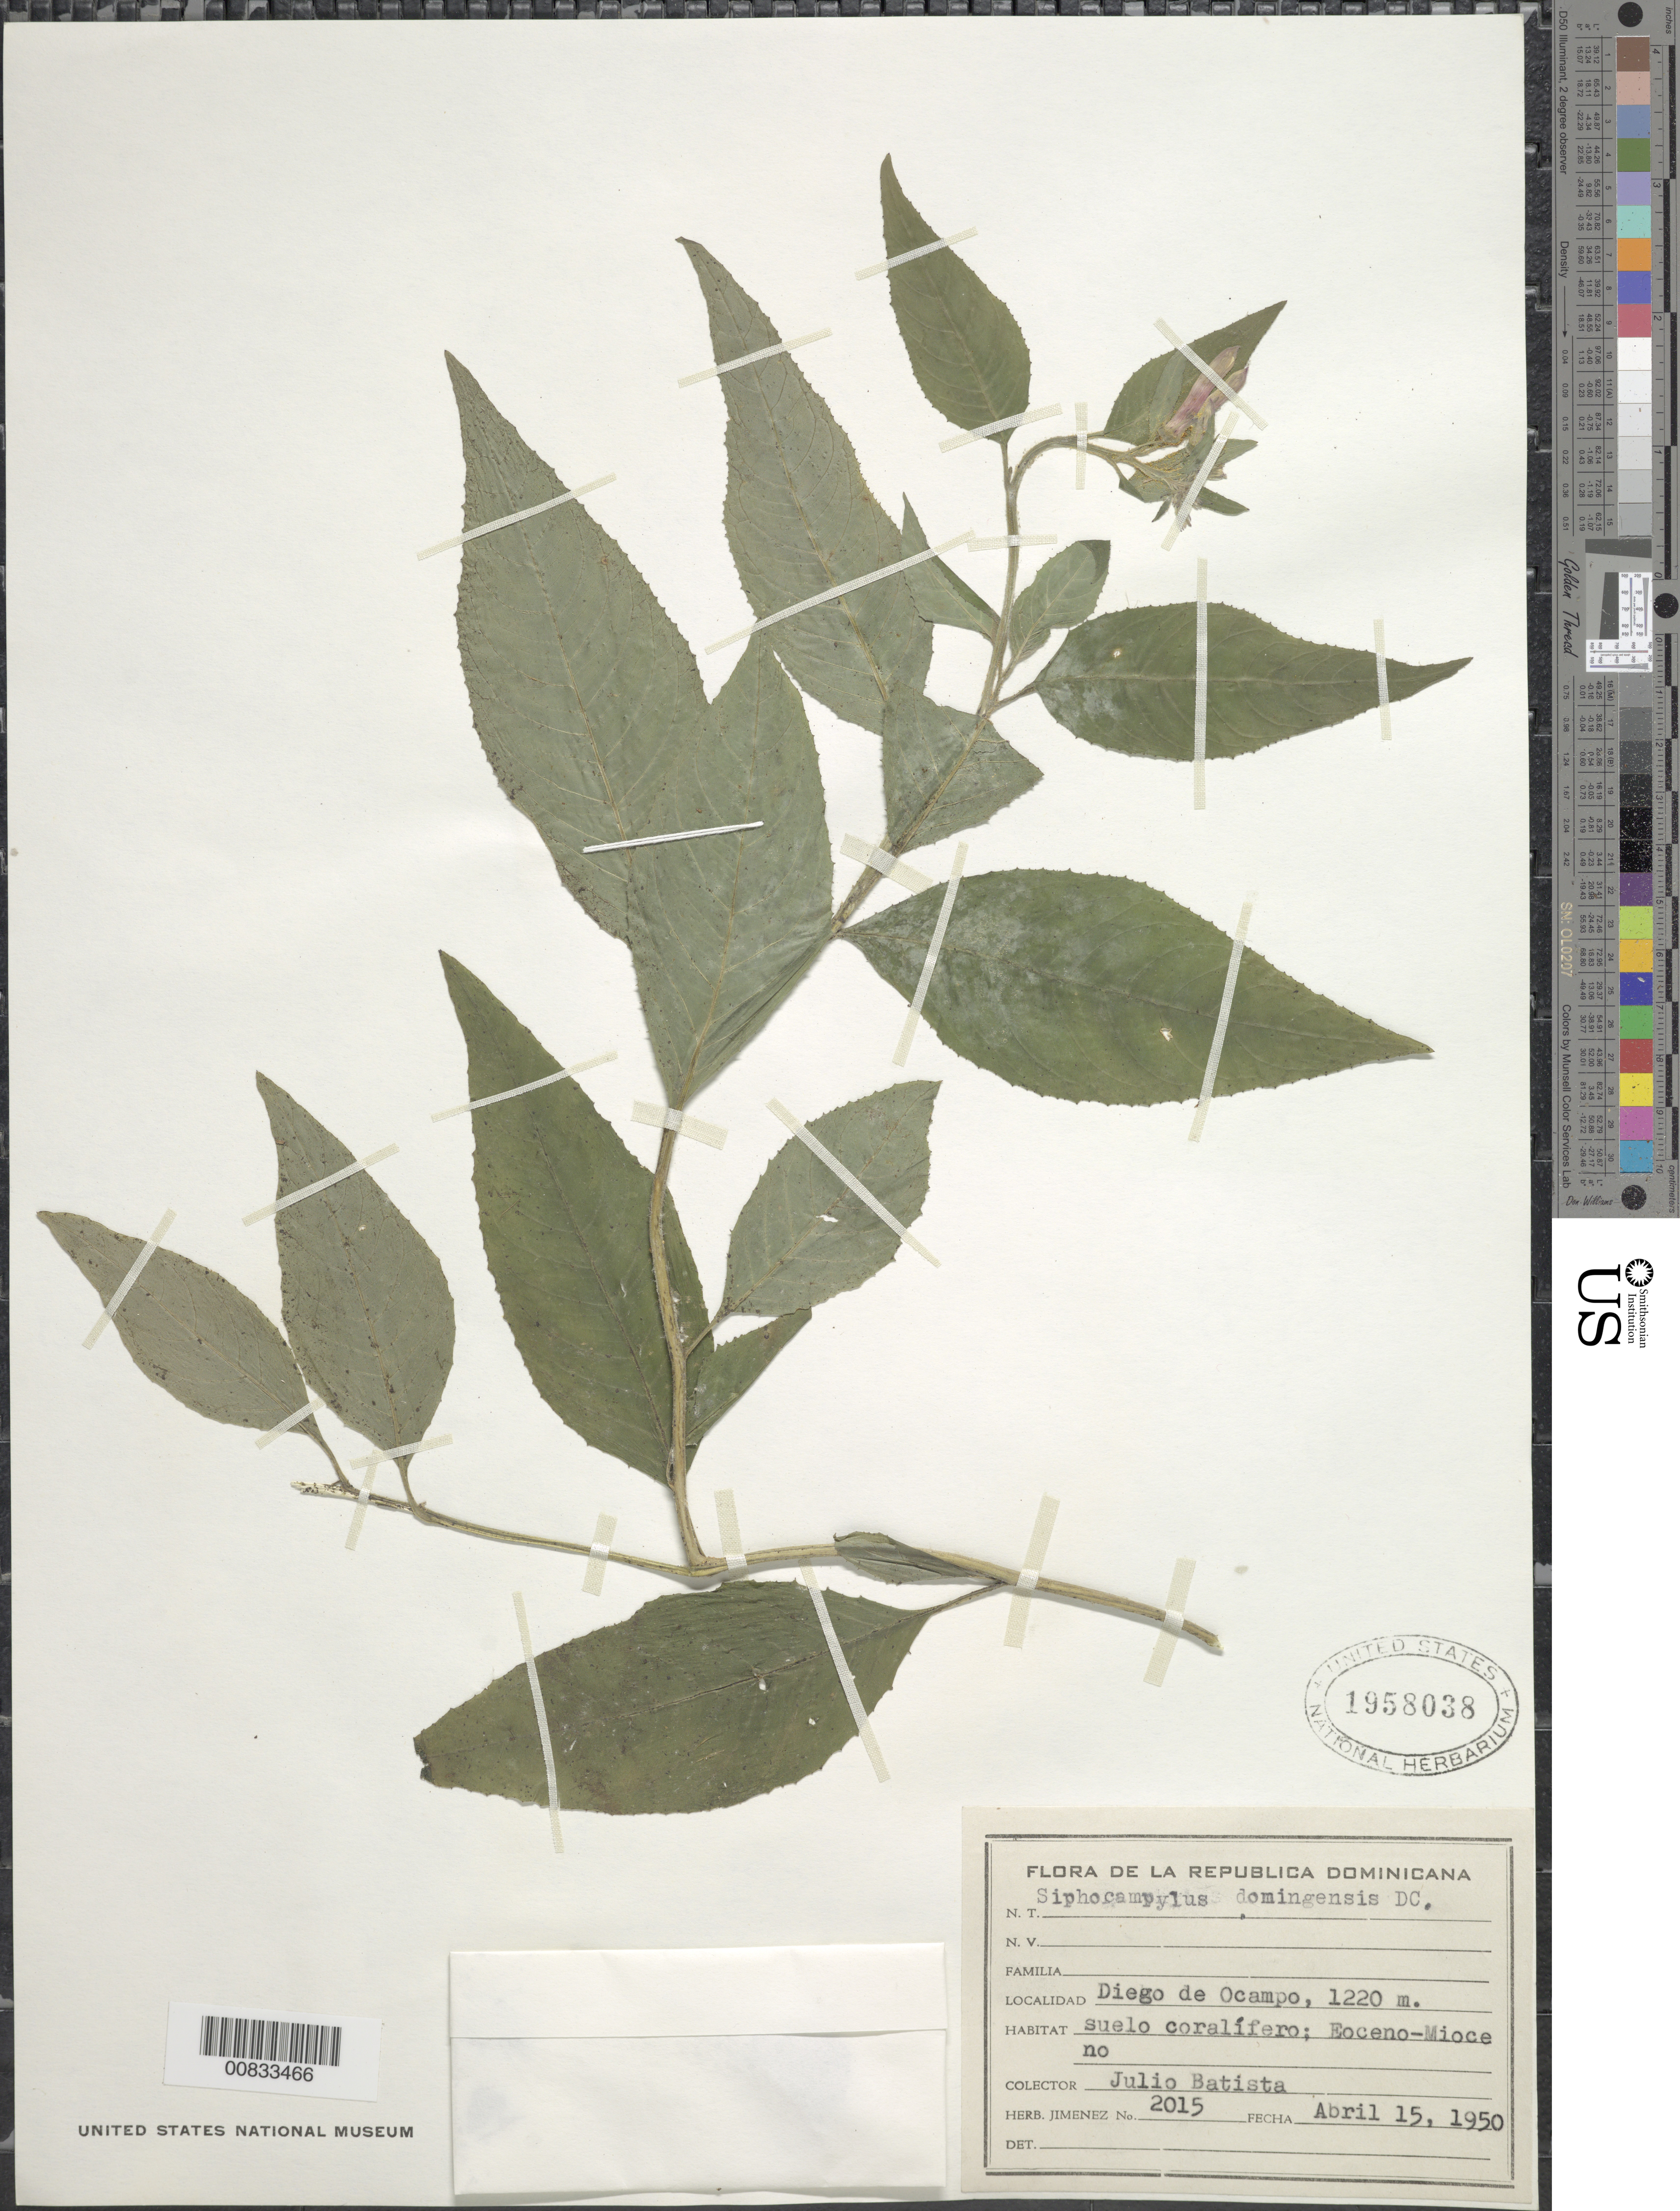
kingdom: Plantae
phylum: Tracheophyta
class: Magnoliopsida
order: Asterales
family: Campanulaceae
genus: Siphocampylus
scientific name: Siphocampylus domingensis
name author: A. DC.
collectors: J. Batista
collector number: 2015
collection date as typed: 15 Apr 1950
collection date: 1950-04-15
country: Dominican Republic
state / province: Santiago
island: Hispaniola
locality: Diego de Ocampo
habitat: Suelo coralífero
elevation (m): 1220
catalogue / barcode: US 1958038